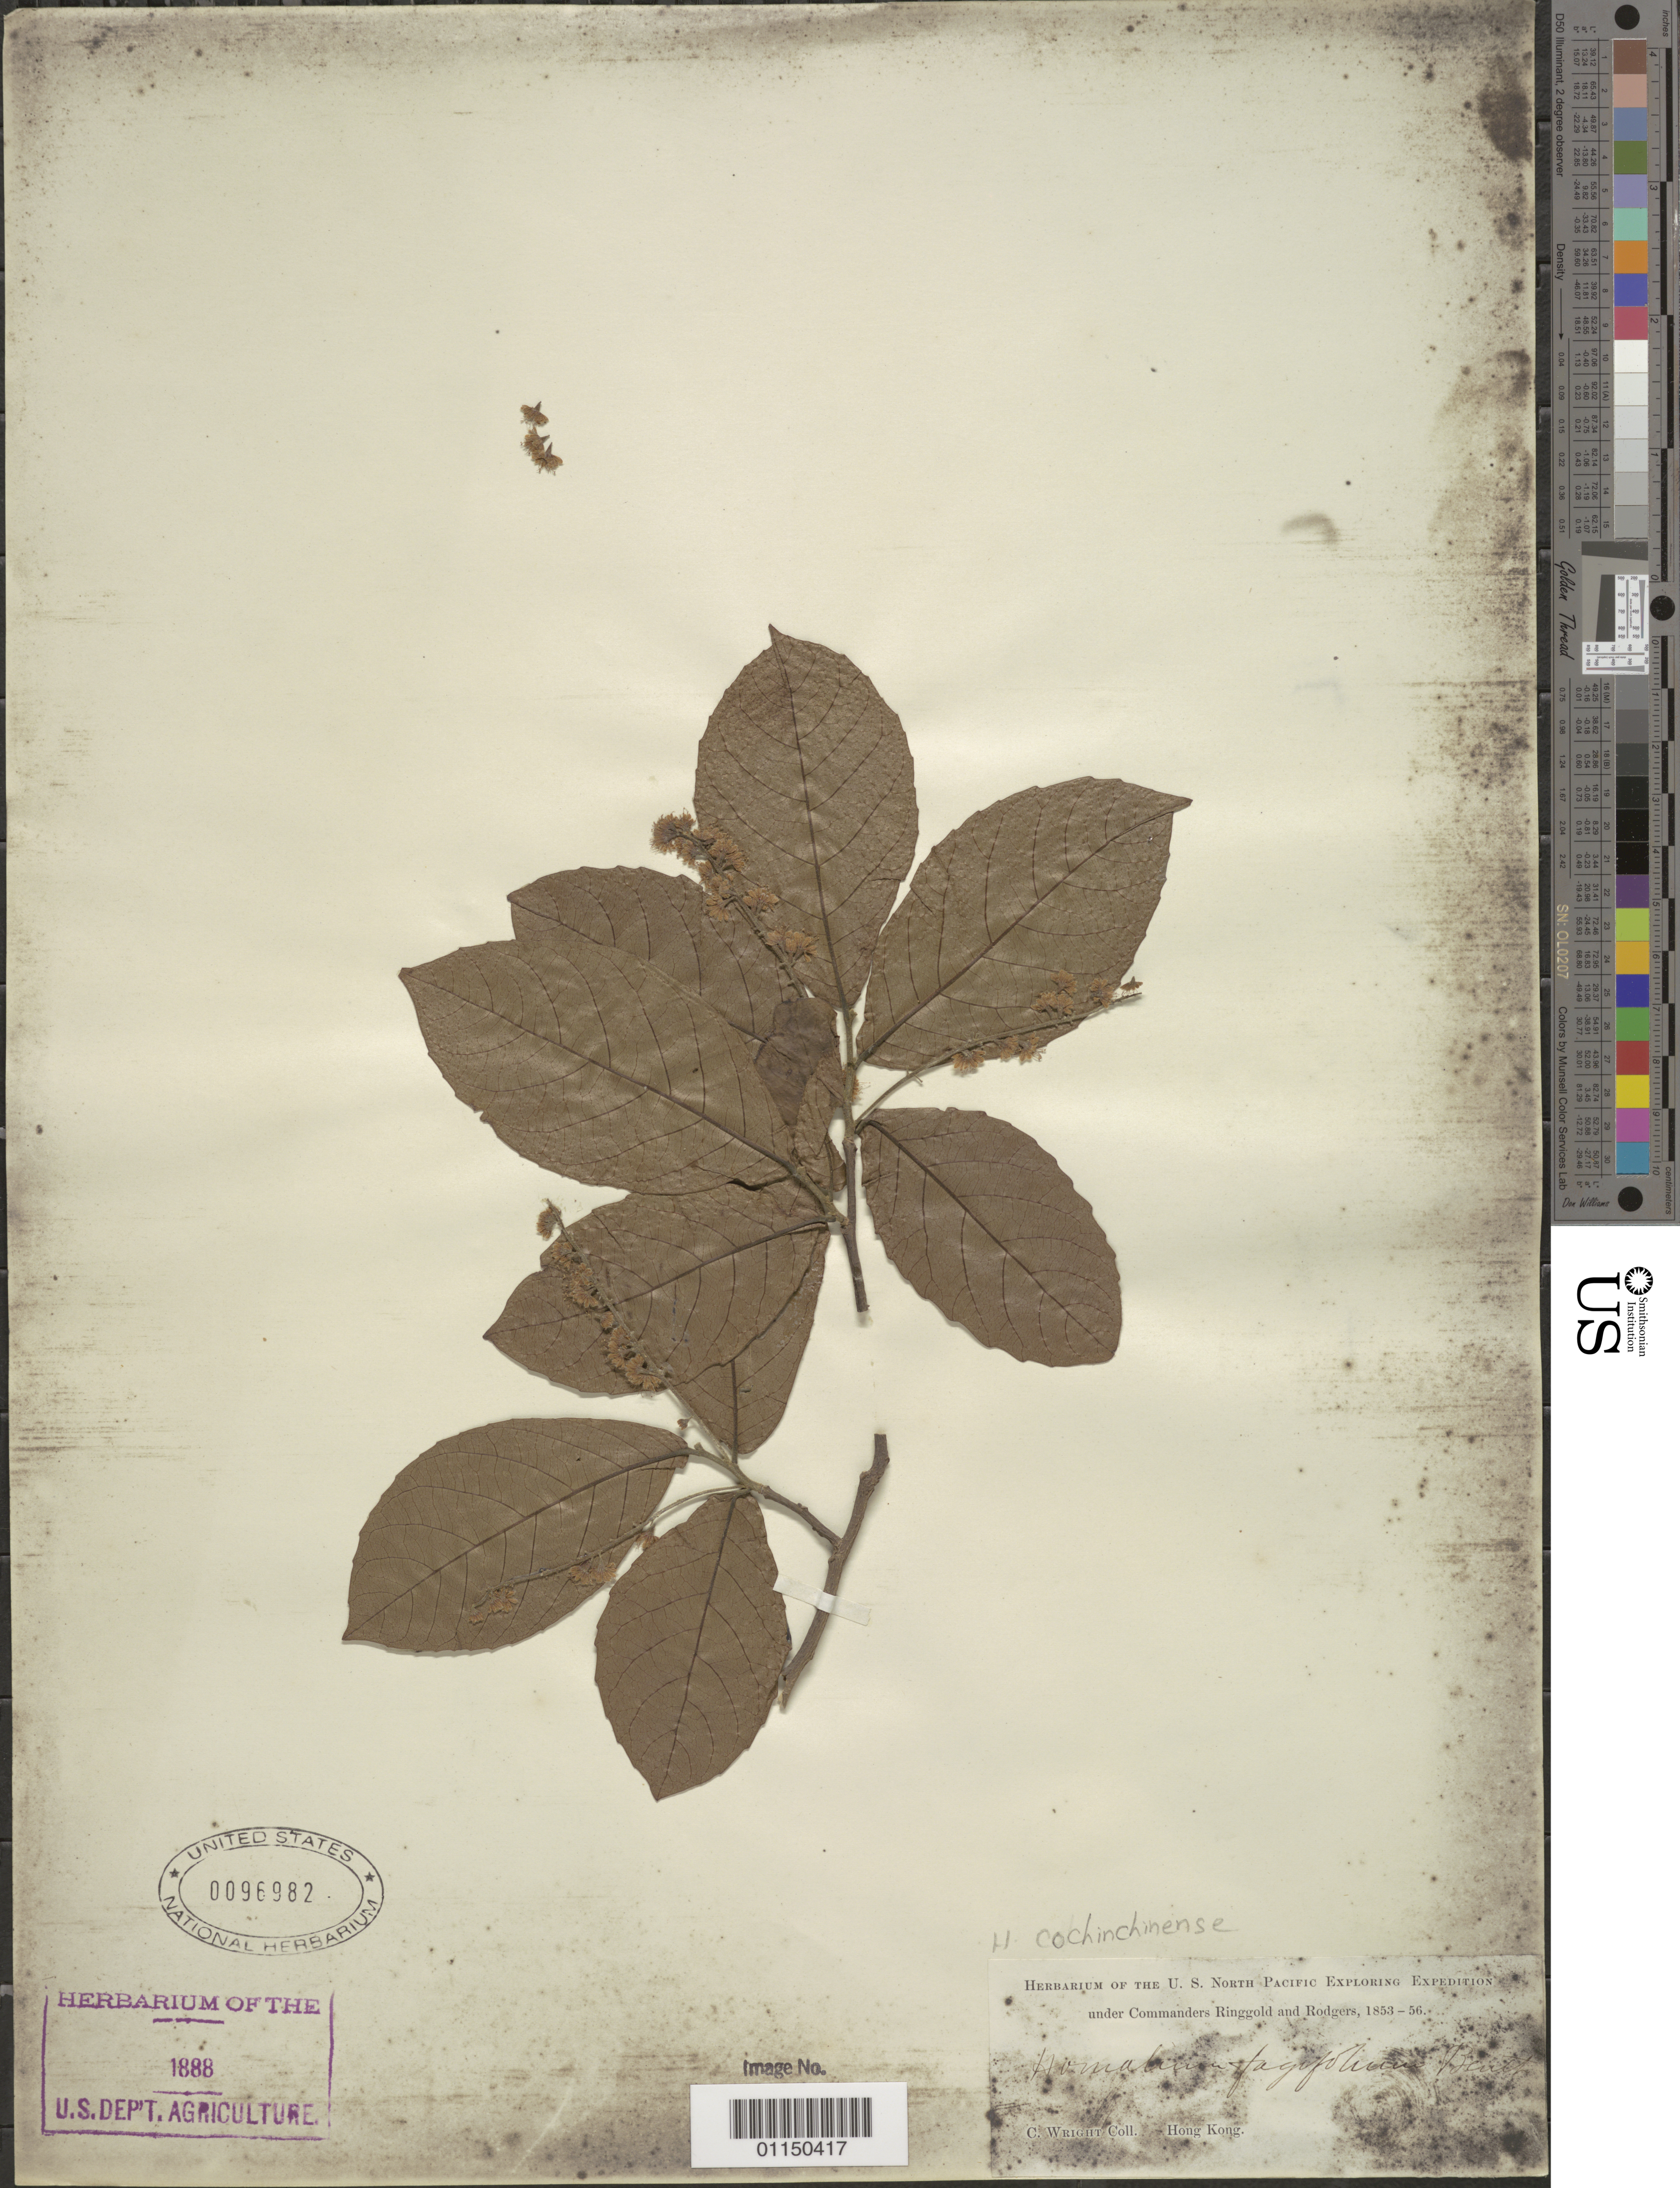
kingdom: Plantae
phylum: Tracheophyta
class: Magnoliopsida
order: Malpighiales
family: Salicaceae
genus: Homalium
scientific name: Homalium cochinchinensis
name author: (Lour.) Druce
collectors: C. Wright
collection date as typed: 1853 to -- -- 1856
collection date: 1853/1856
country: China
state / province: Hong Kong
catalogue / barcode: US 96982